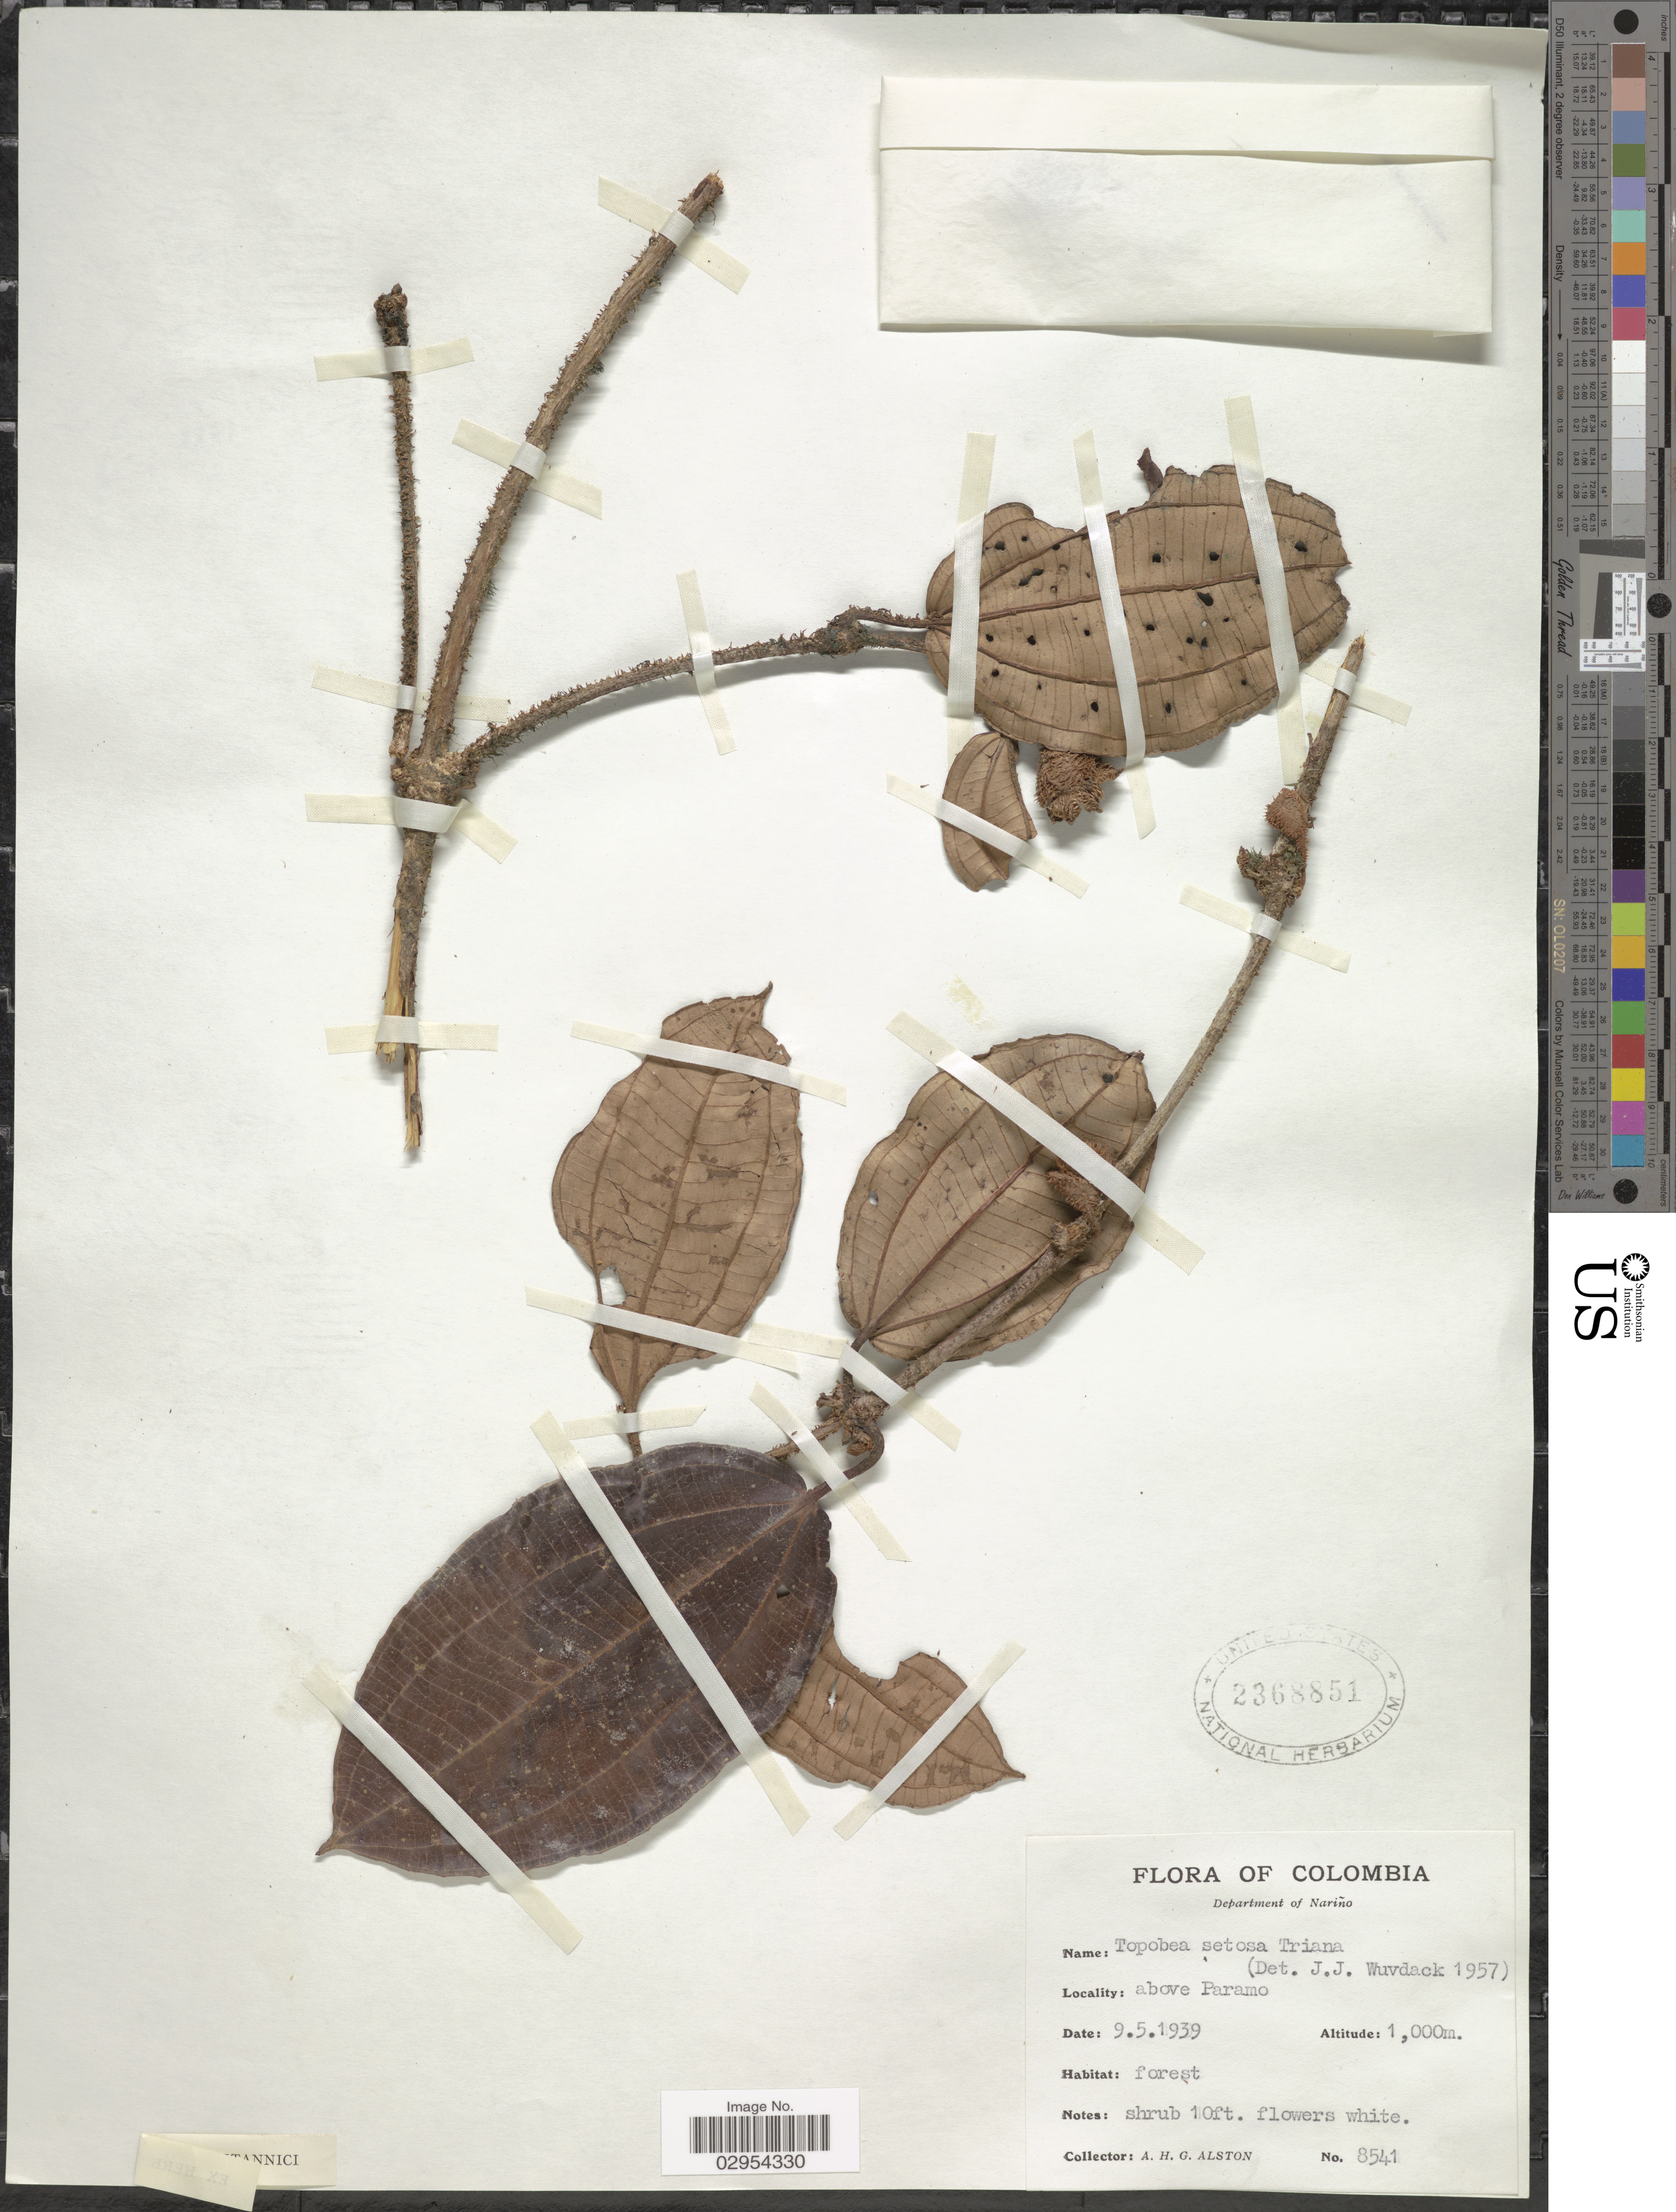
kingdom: Plantae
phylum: Tracheophyta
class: Magnoliopsida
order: Myrtales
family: Melastomataceae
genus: Topobea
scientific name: Topobea setosa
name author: Triana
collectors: A. H. Alston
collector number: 8541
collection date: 1939-05-09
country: Colombia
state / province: Nariño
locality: Departmento of Nariño, above Paramo.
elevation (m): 1000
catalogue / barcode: US 2368851